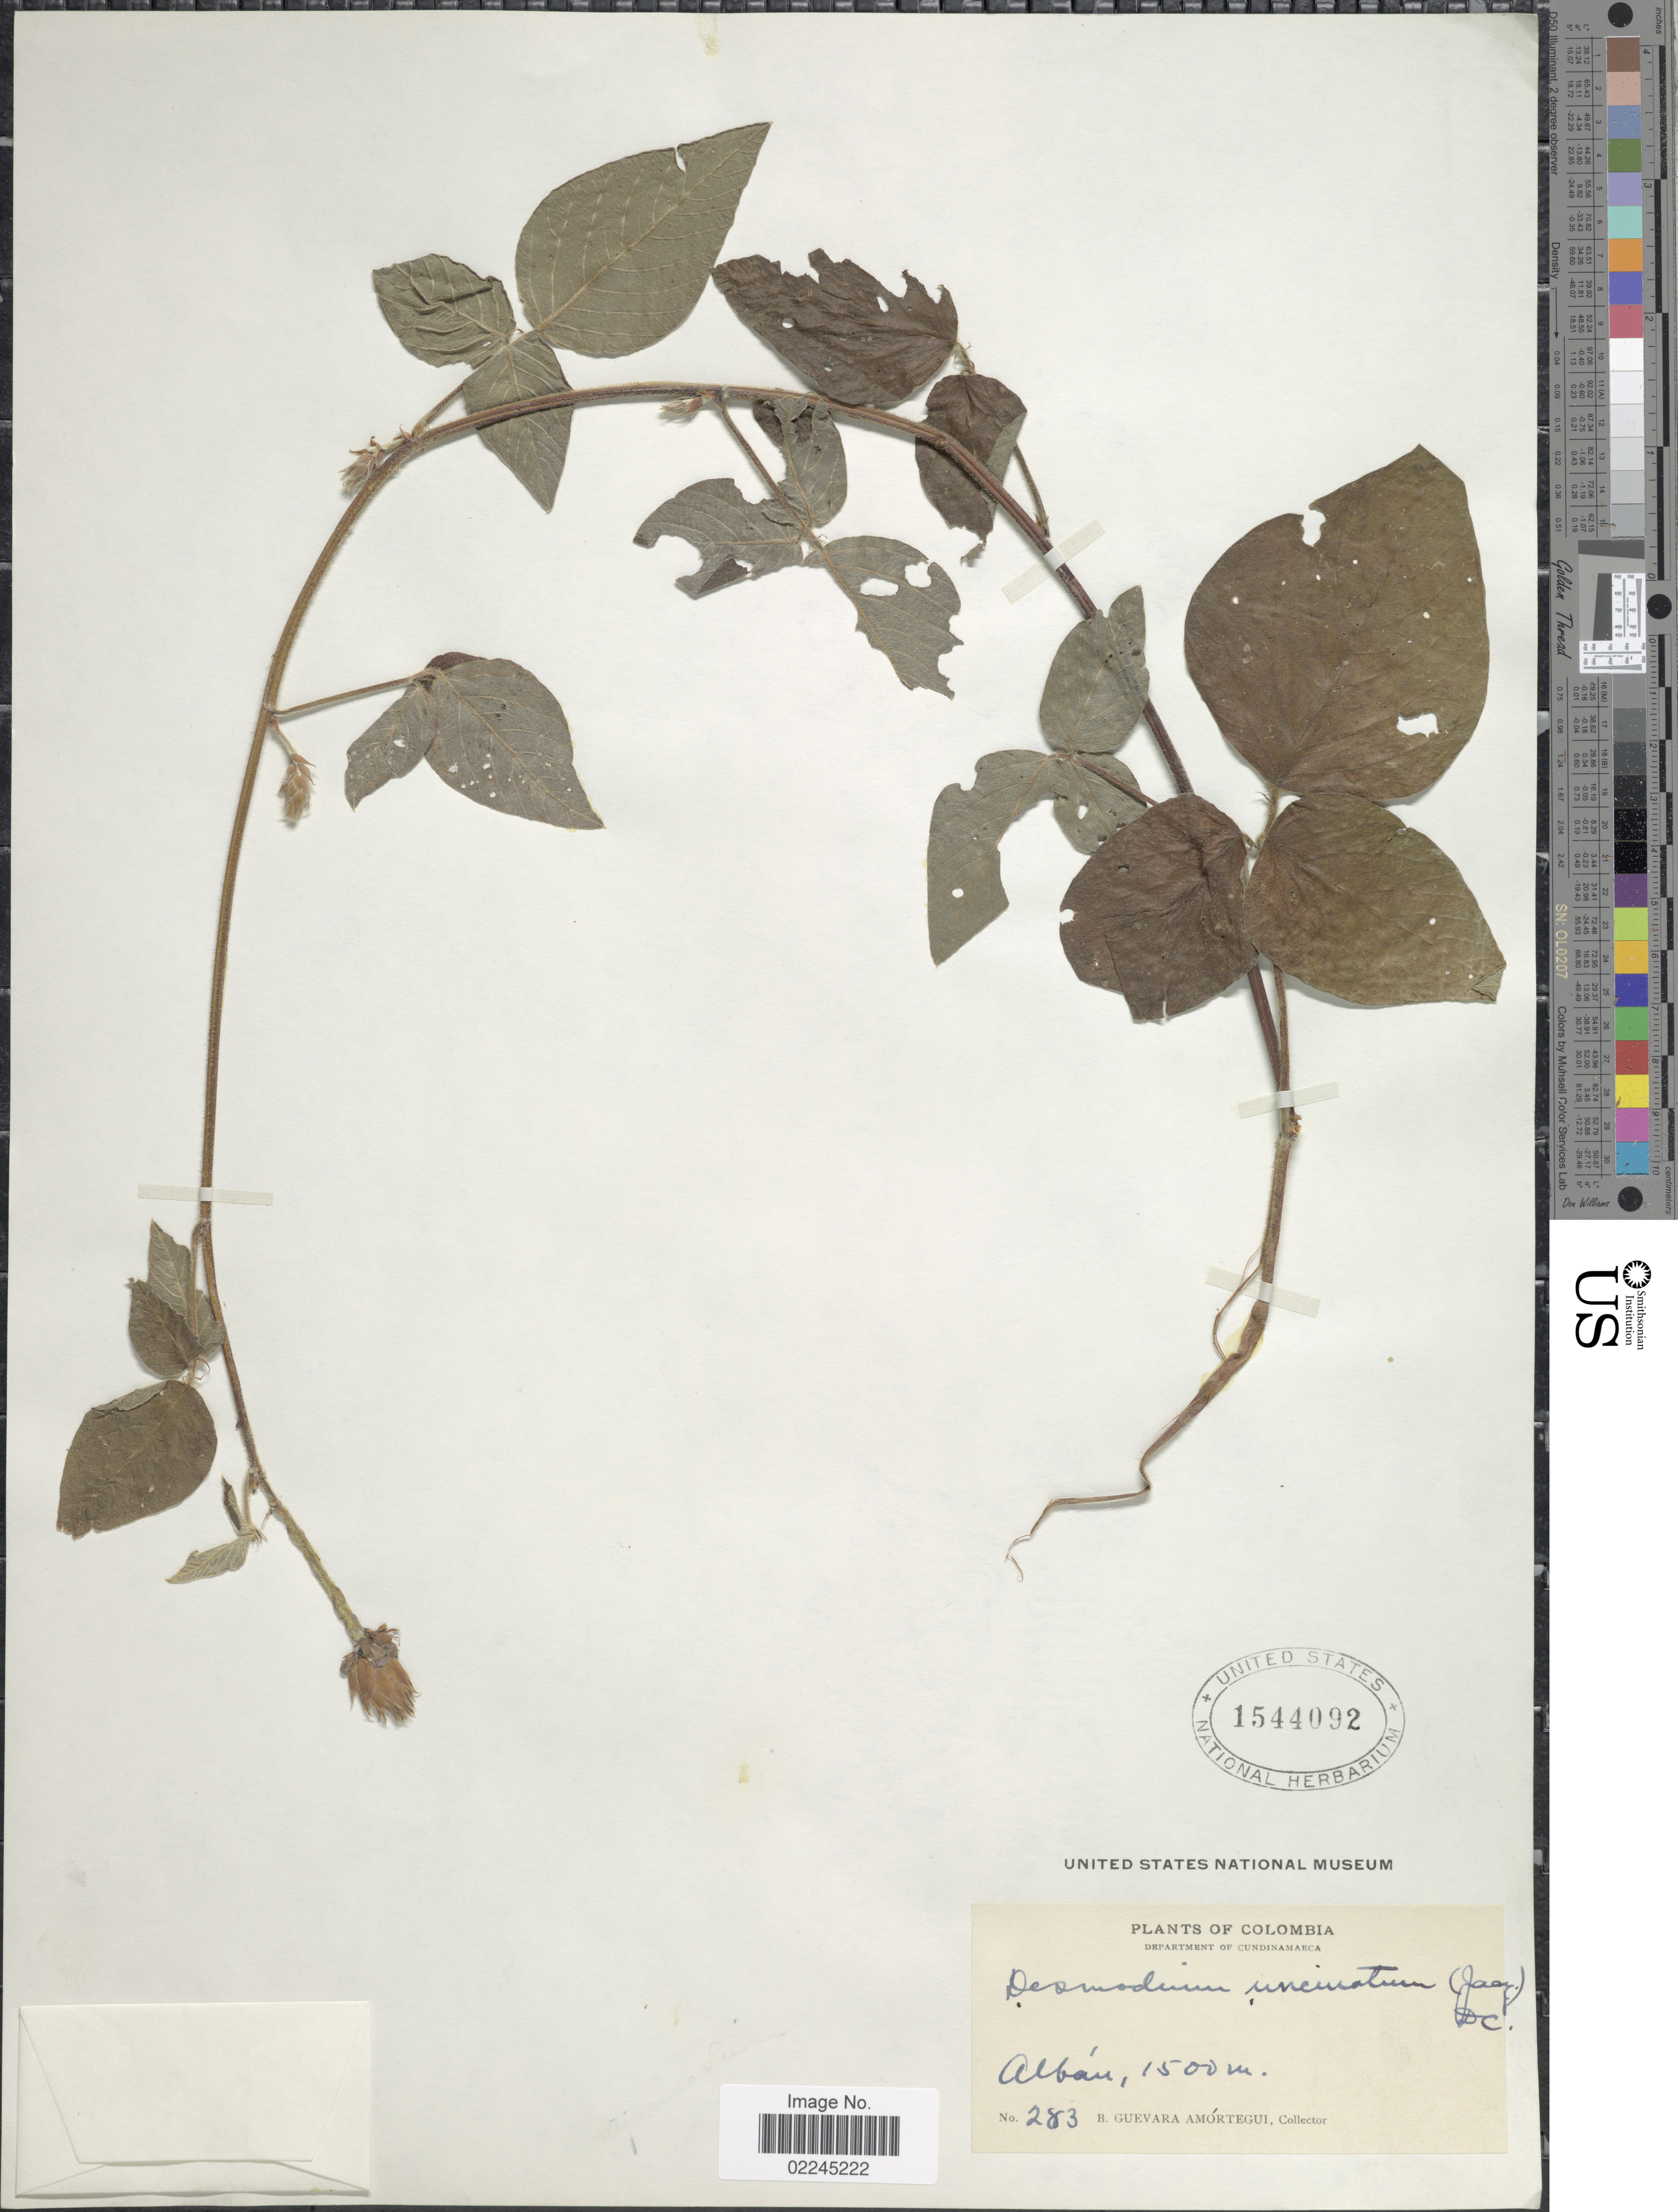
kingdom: Plantae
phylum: Tracheophyta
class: Magnoliopsida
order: Fabales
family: Fabaceae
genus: Desmodium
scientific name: Desmodium intortum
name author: (Mill.) Urb.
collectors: B. Guevara Amortegui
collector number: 283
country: Colombia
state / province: Cundinamarca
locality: Department of Cundinamarca. Alban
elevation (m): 1500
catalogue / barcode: US 1544092